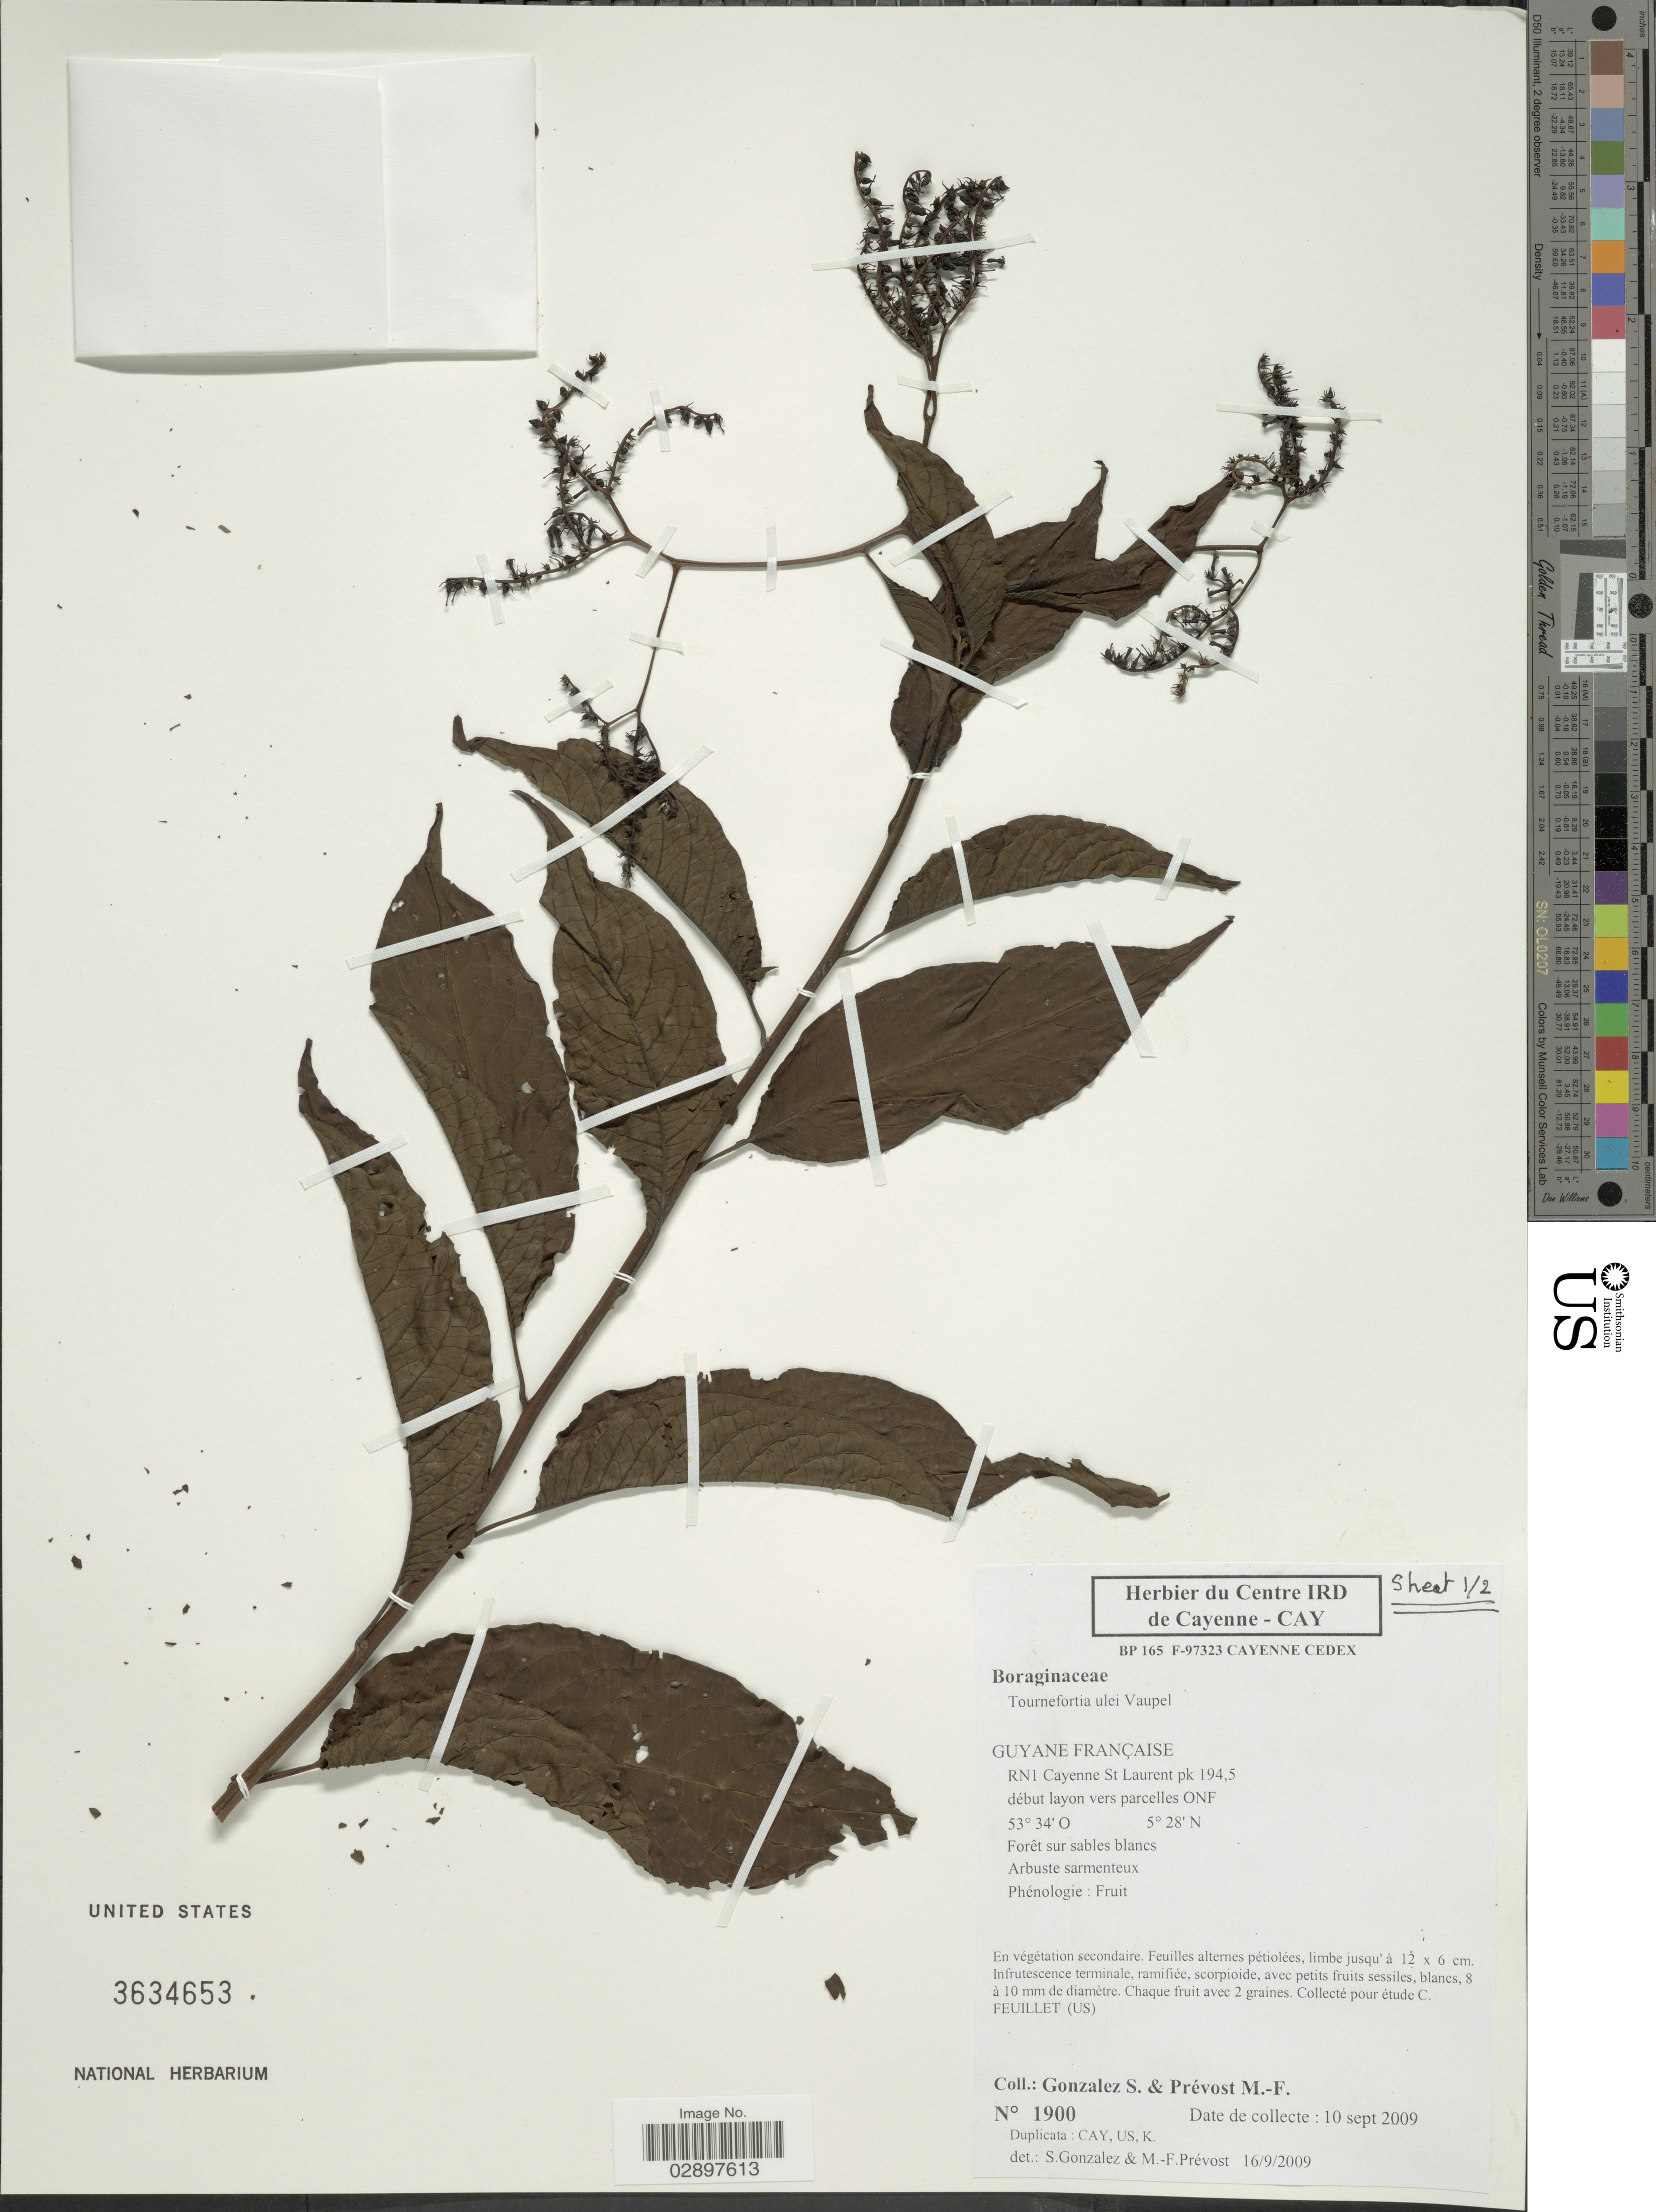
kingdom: Plantae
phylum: Tracheophyta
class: Magnoliopsida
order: Boraginales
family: Heliotropiaceae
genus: Tournefortia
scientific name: Tournefortia ulei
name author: Vaupel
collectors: S. Gonzalez & M. Prévost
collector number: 1900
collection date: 2009-09-10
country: French Guiana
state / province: Cayenne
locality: Guyane Française. RNI Cayenne St Laurent pk 194.5 début layon vers parcelles ONF.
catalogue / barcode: US 3634653